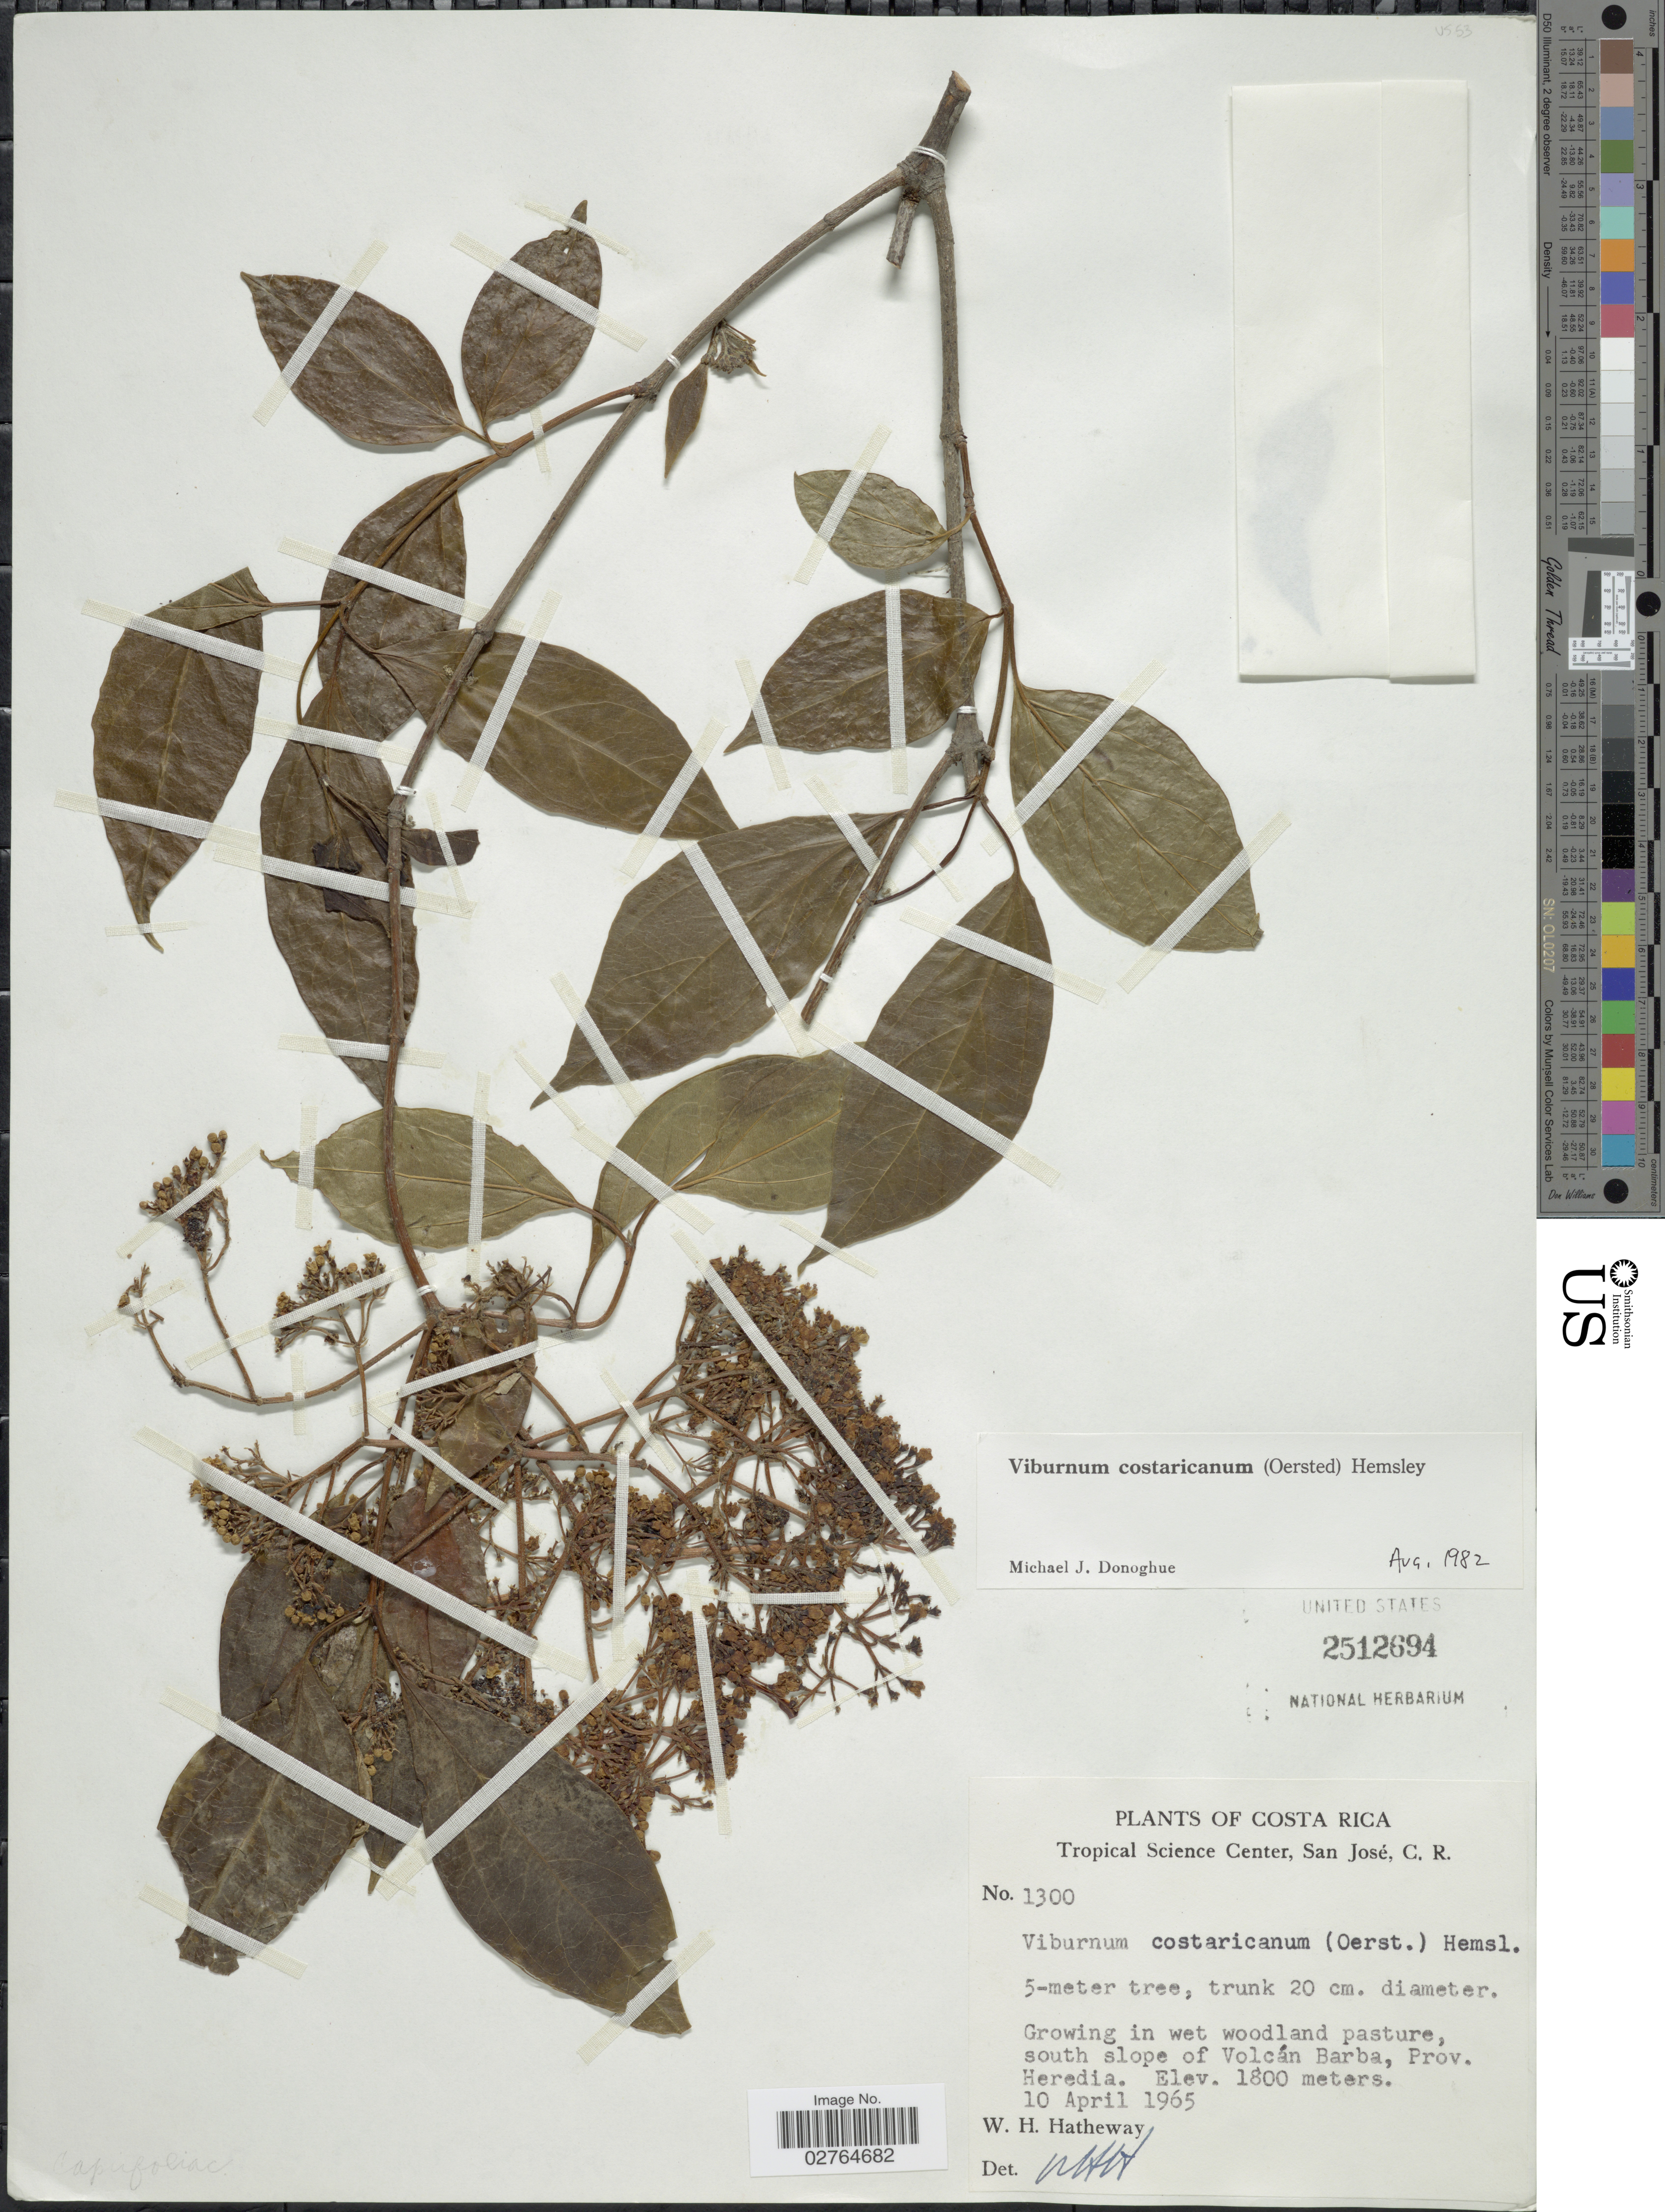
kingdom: Plantae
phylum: Tracheophyta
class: Magnoliopsida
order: Dipsacales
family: Viburnaceae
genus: Viburnum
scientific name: Viburnum costaricanum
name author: (Oerst.) Hemsl.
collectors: W. H. Hatheway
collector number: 1300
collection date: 1965-04-10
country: Costa Rica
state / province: Heredia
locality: Tropical Science Center, San José, C.R. South slope of Volcán Barba, Prov. Heredia.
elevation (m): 1800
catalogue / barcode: US 2512694